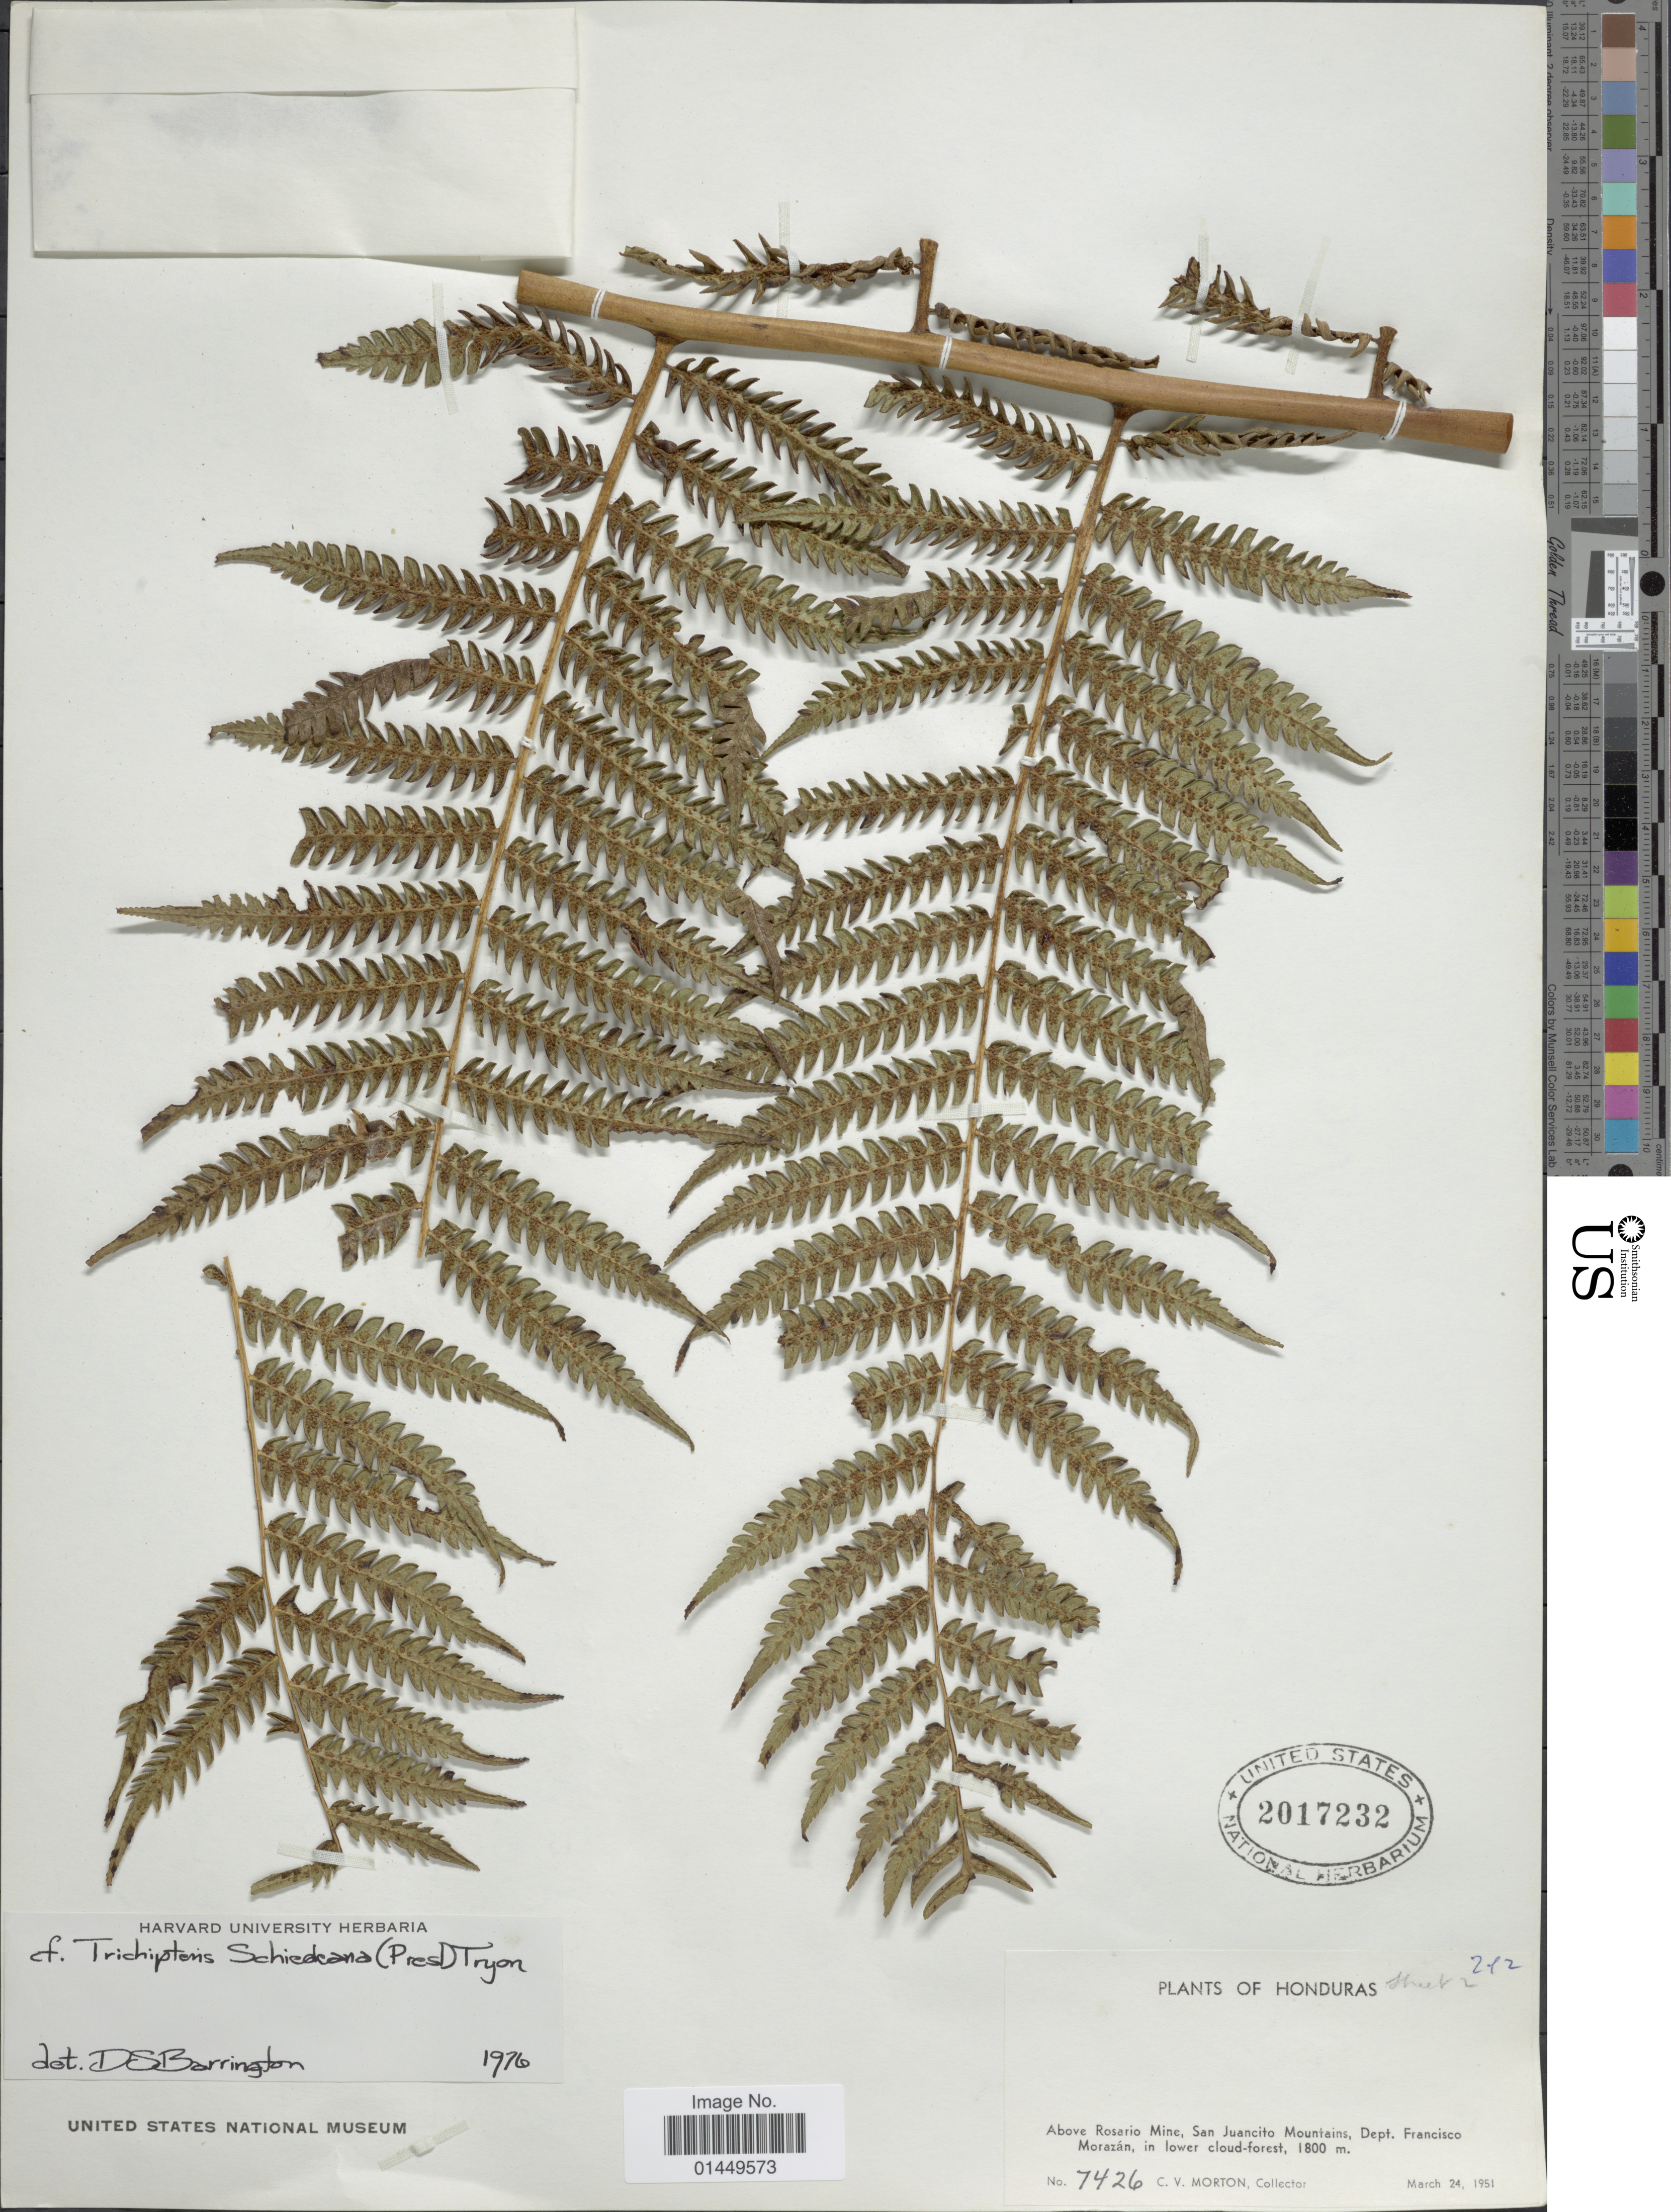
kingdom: Plantae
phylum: Tracheophyta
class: Polypodiopsida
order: Cyatheales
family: Cyatheaceae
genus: Cyathea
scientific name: Cyathea schiedeana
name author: (C. Presl) Domin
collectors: C. V. Morton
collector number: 7426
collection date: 1951-03-24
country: Honduras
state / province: Fco. Morazán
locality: Above Rosario MIne, San Juancito Mountains, Dept. Francisco Morazan, in lower cloud-forest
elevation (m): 1800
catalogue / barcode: US 2017232